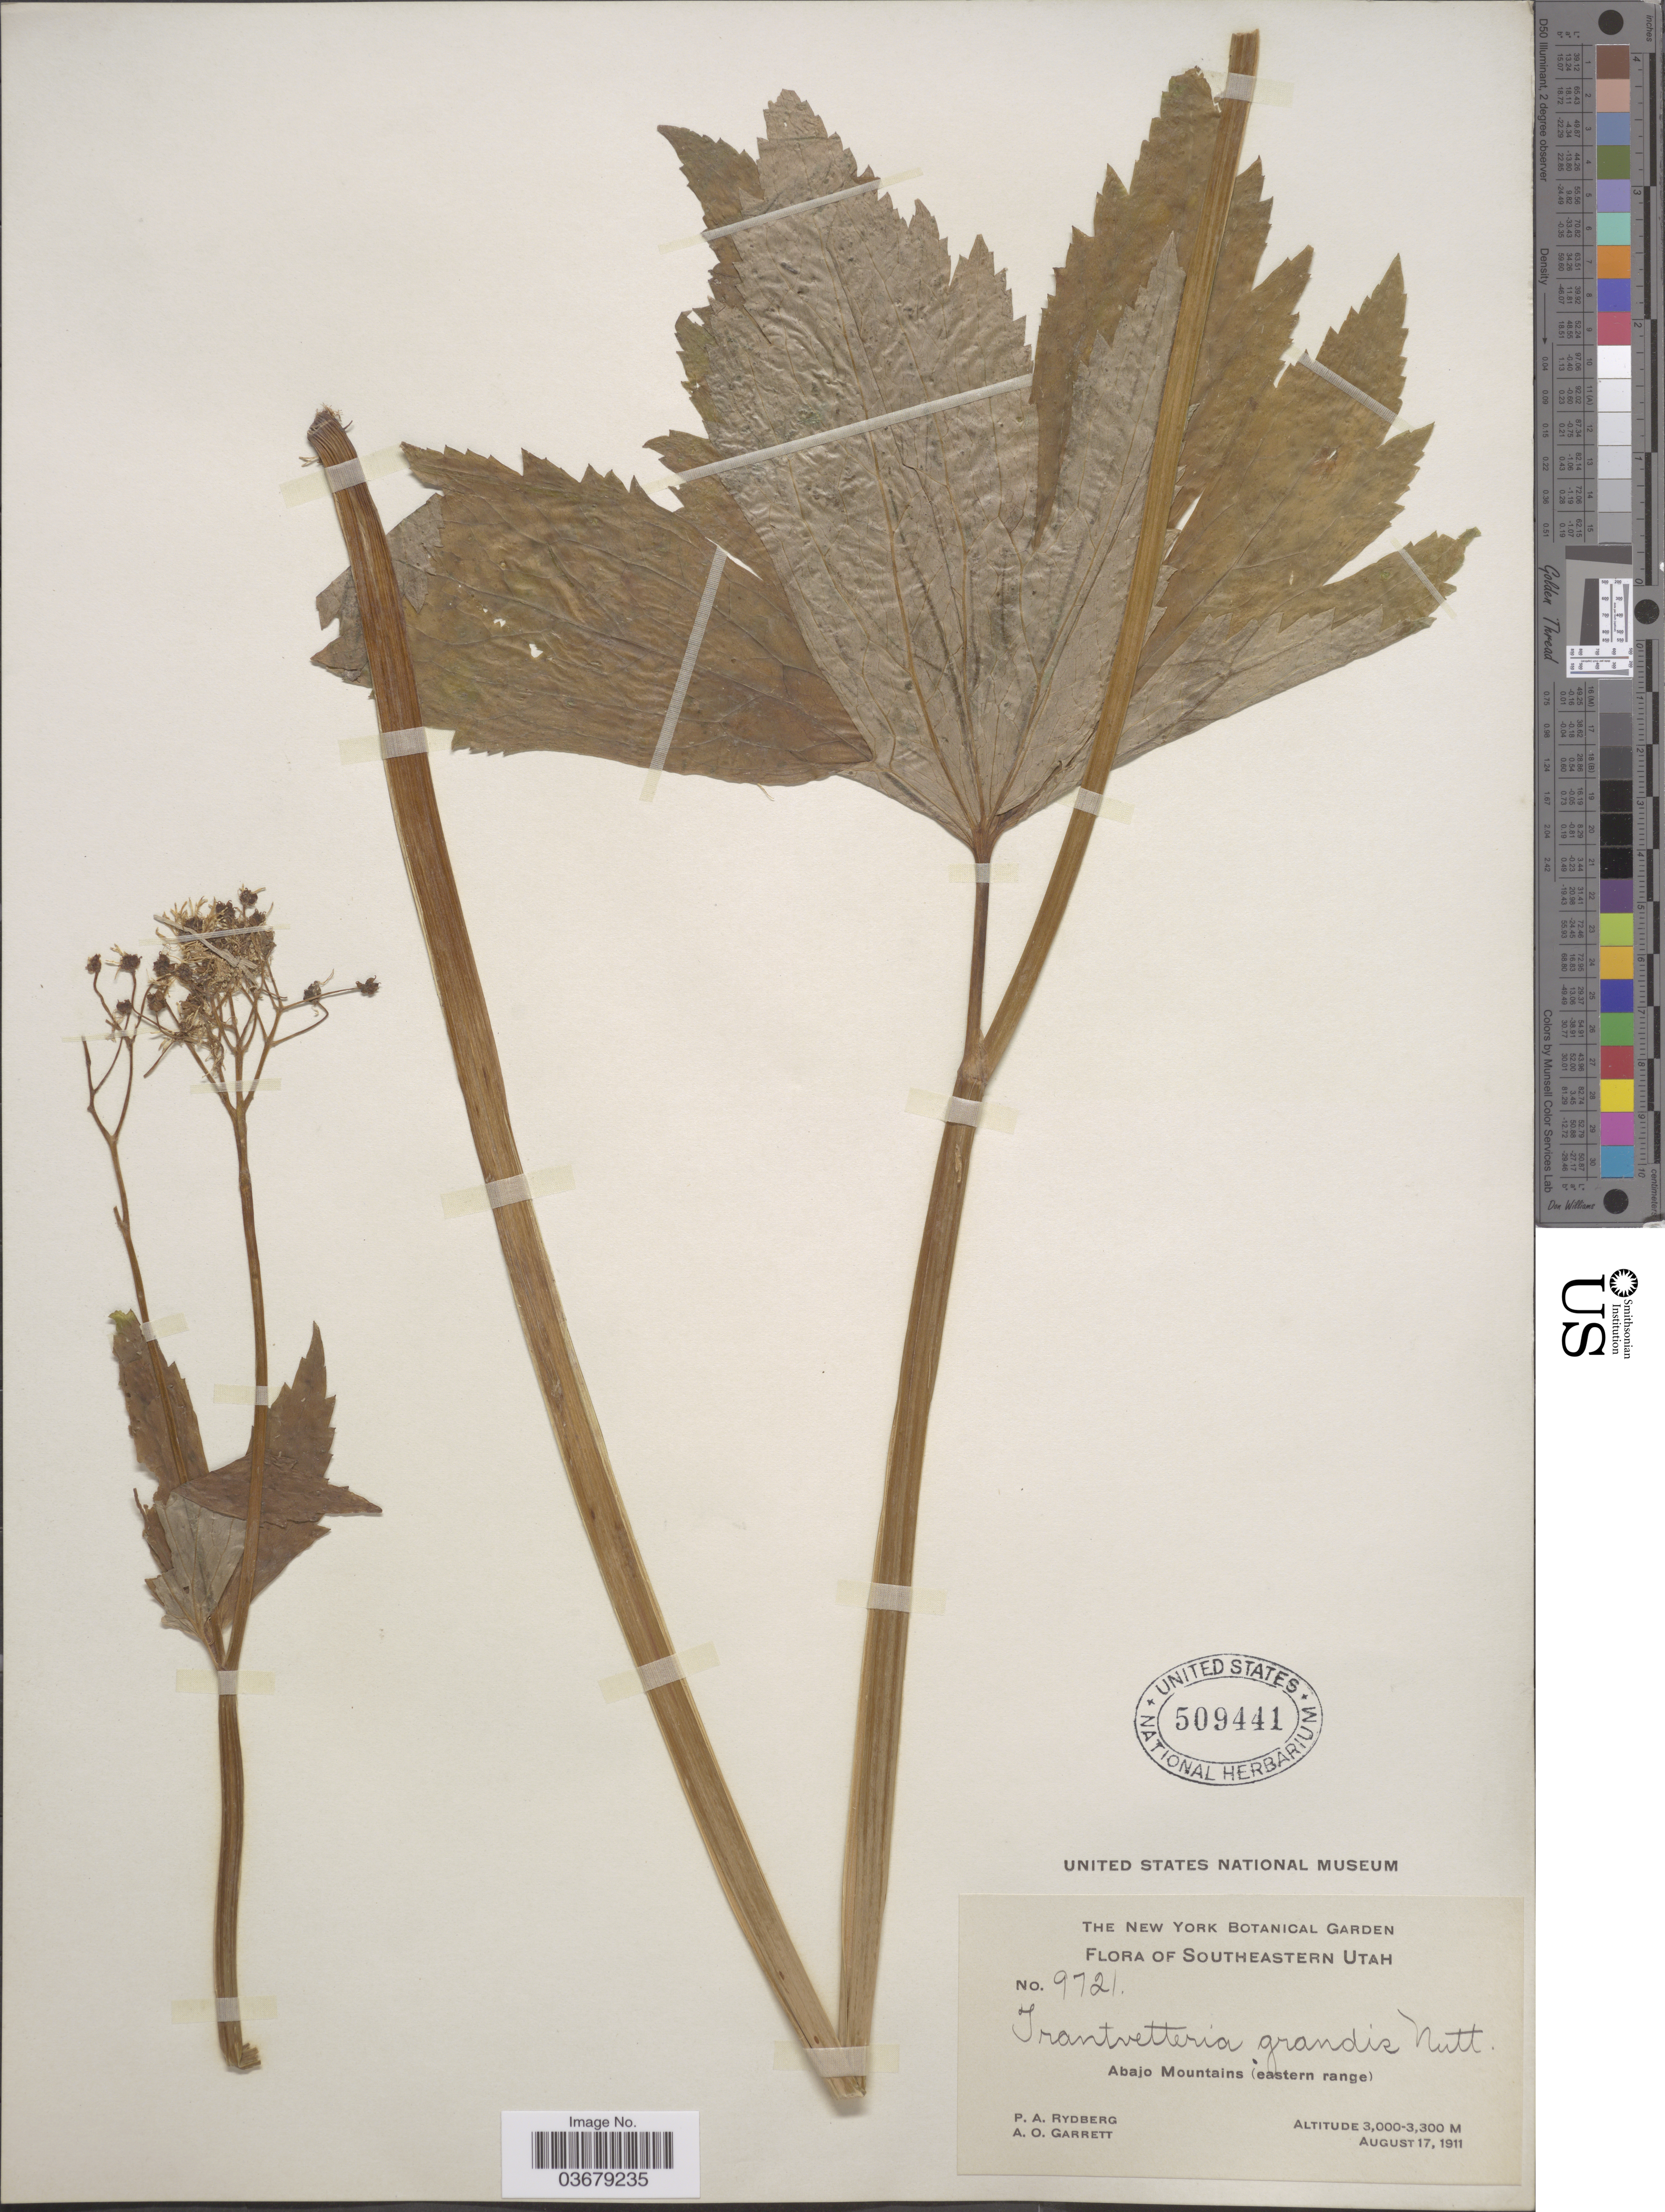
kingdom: Plantae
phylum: Tracheophyta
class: Magnoliopsida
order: Ranunculales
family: Ranunculaceae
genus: Trautvetteria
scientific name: Trautvetteria caroliniensis var. grandis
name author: (Water) Vail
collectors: P. A. Rydberg & A. O. Garrett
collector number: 9721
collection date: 1911-08-17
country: United States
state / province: Utah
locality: Southeastern Utah. Abajo Mountains (eastern range).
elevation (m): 3000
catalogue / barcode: US 509441